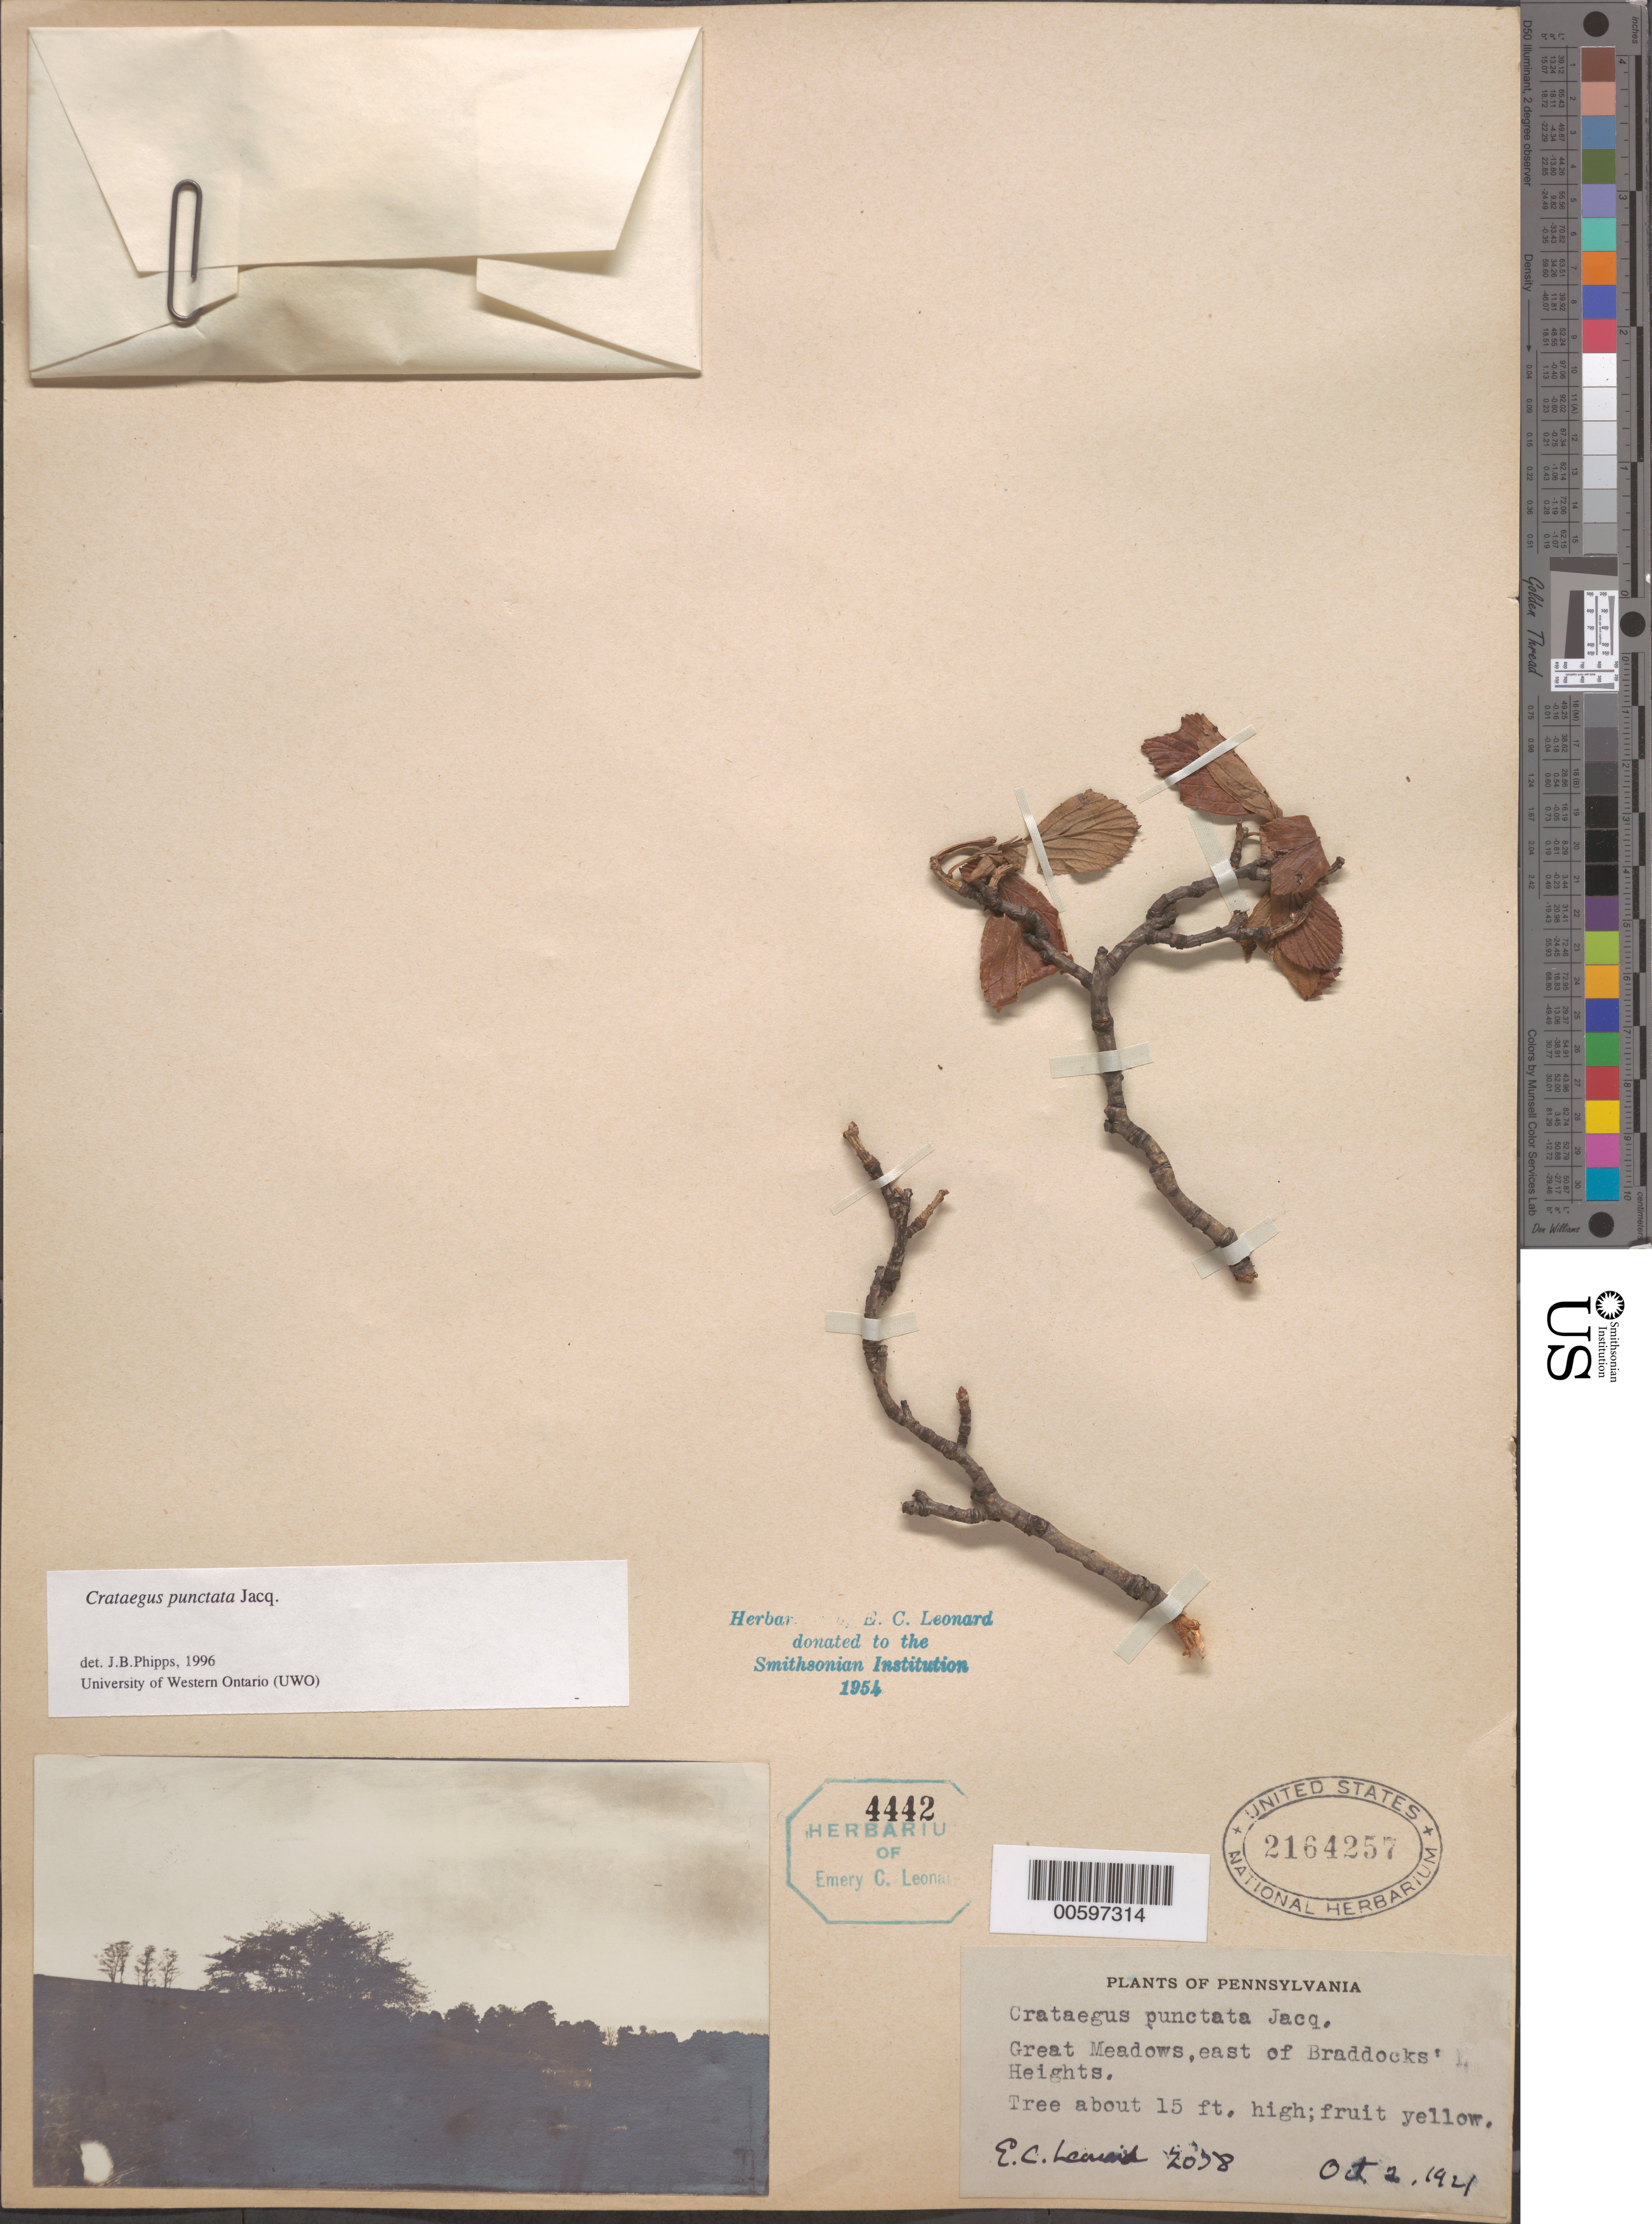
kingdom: Plantae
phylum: Tracheophyta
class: Magnoliopsida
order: Rosales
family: Rosaceae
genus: Crataegus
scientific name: Crataegus punctata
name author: Jacq.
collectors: E. C. Leonard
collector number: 2058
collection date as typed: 02 Oct 1921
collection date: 1921-10-02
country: United States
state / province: Pennsylvania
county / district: Juniata ?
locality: Junk (County?)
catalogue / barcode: US 2164257